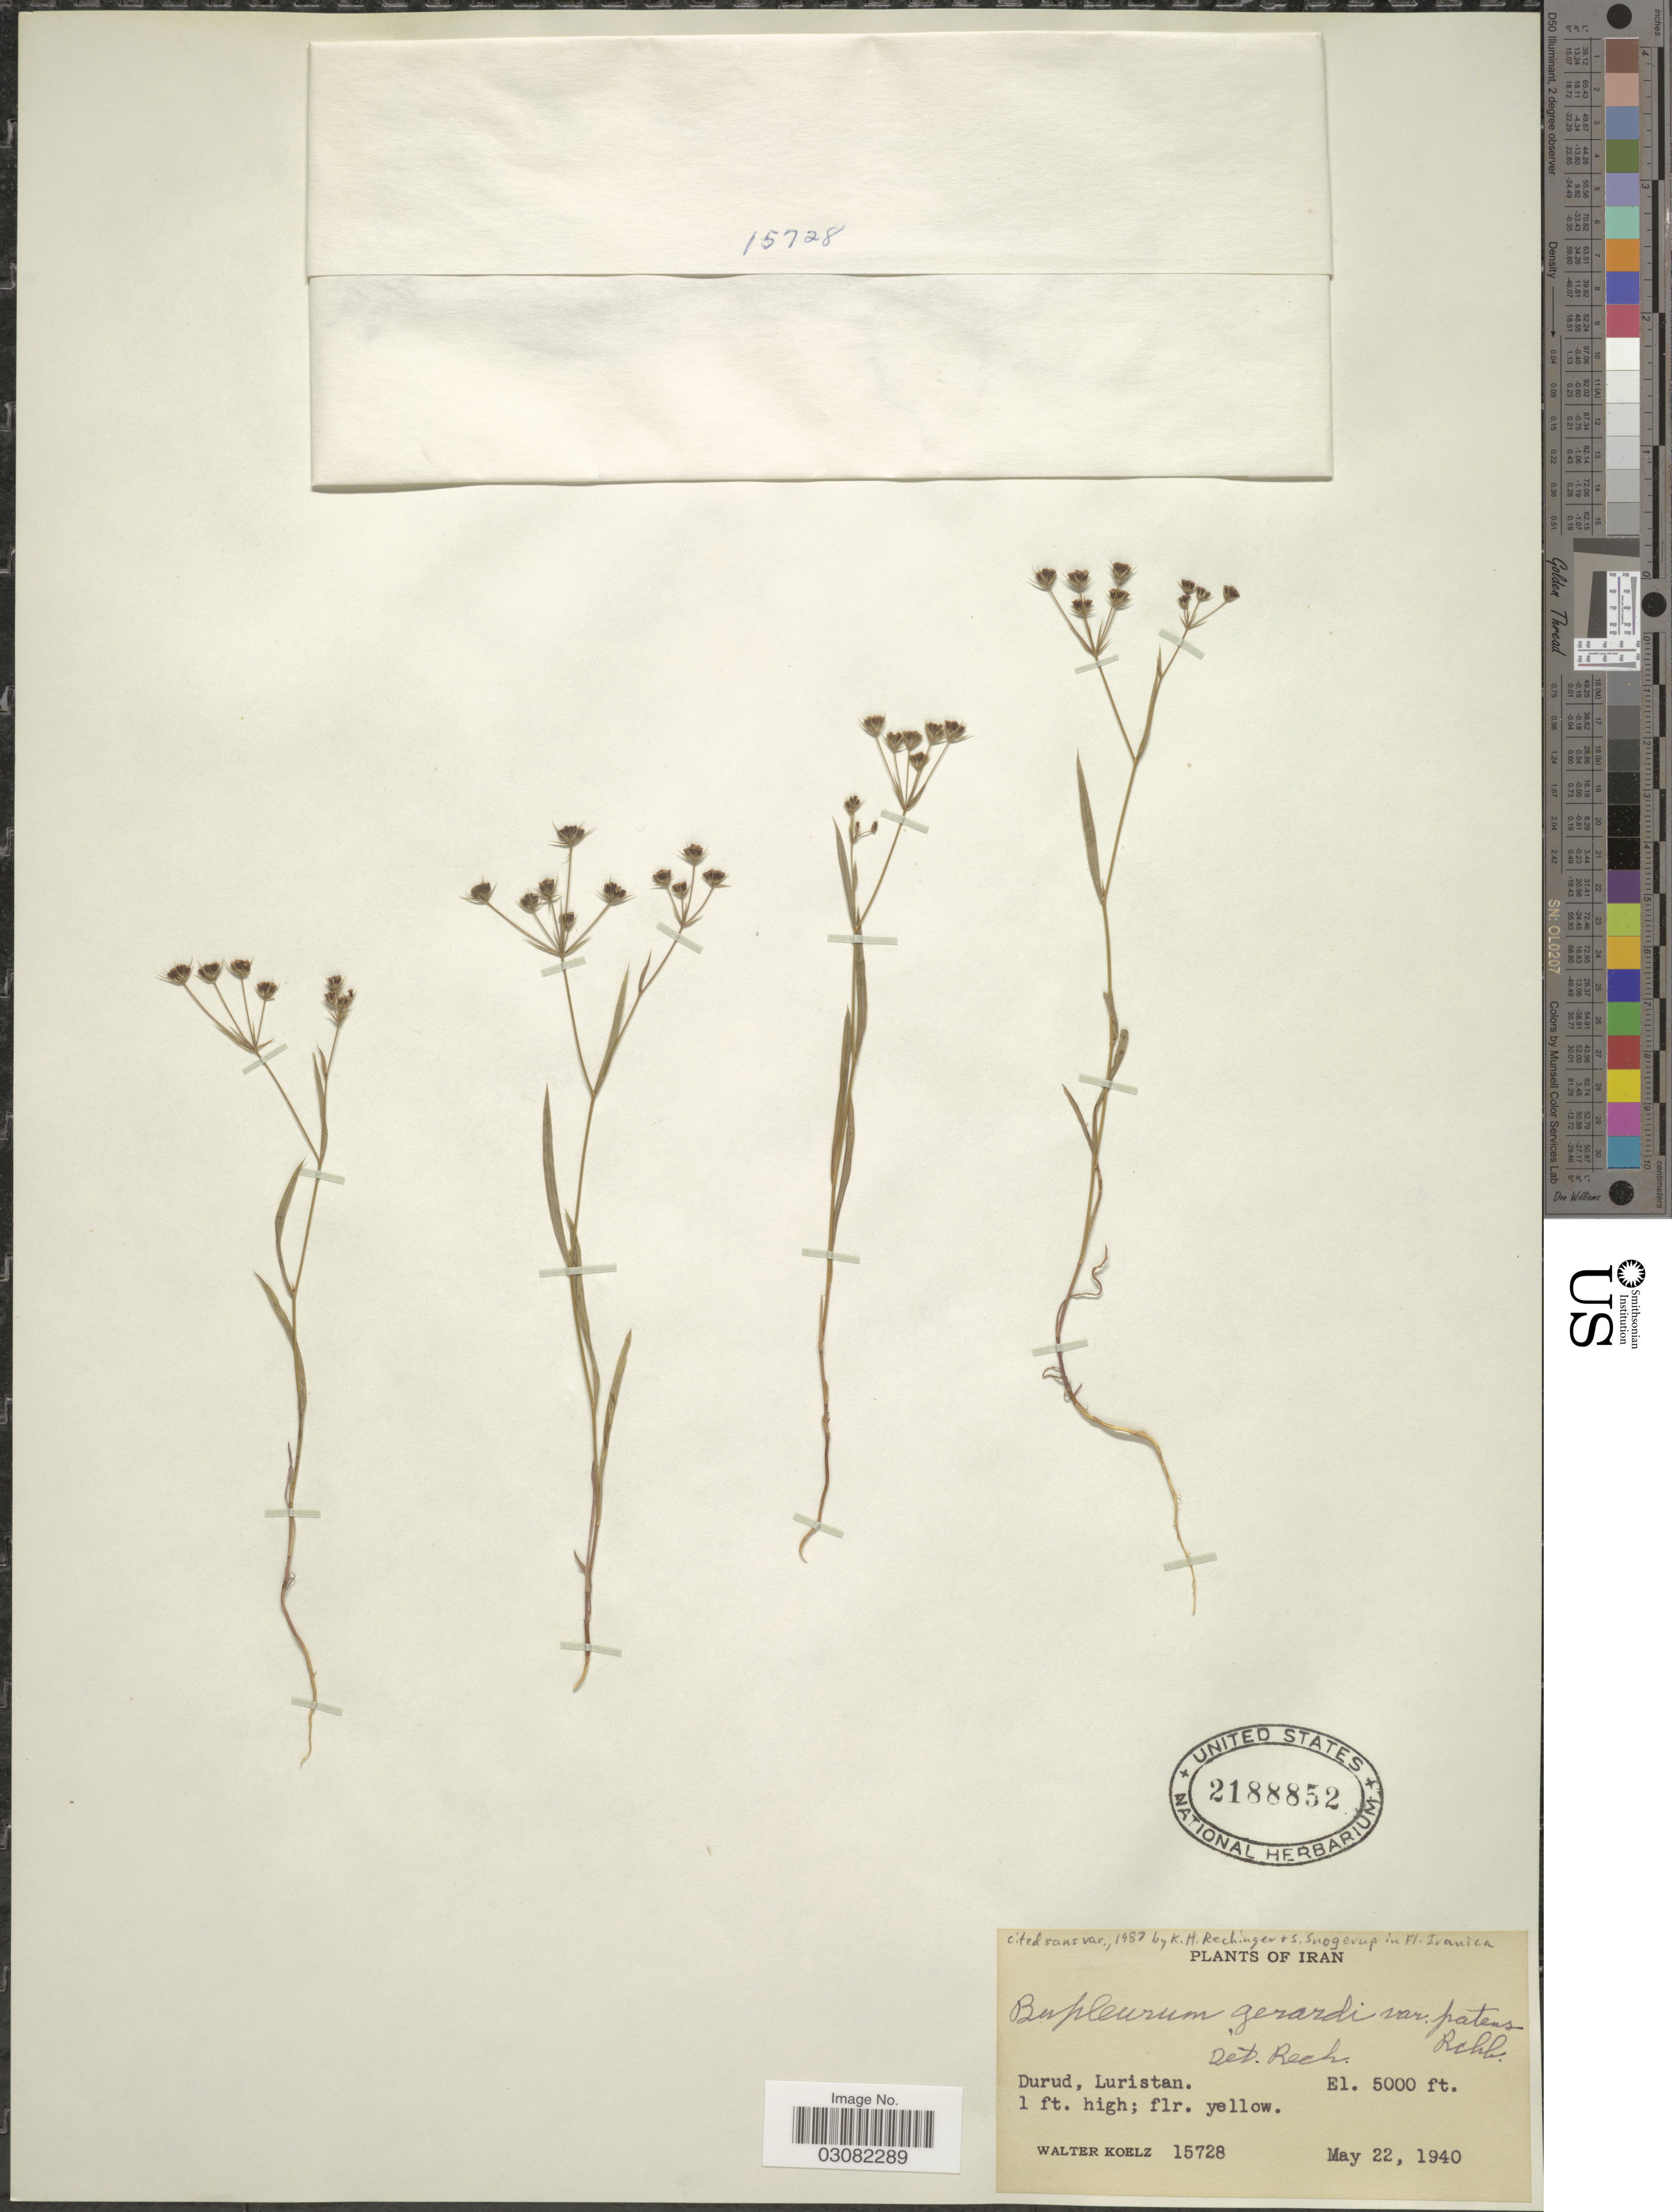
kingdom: Plantae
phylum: Tracheophyta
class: Magnoliopsida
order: Apiales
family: Apiaceae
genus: Bupleurum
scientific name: Bupleurum gerardii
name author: All.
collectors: W. N. Koelz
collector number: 15728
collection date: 1940-05-22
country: Iran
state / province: Lorestan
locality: Durud, Luristan.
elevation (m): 1524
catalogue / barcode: US 2188852